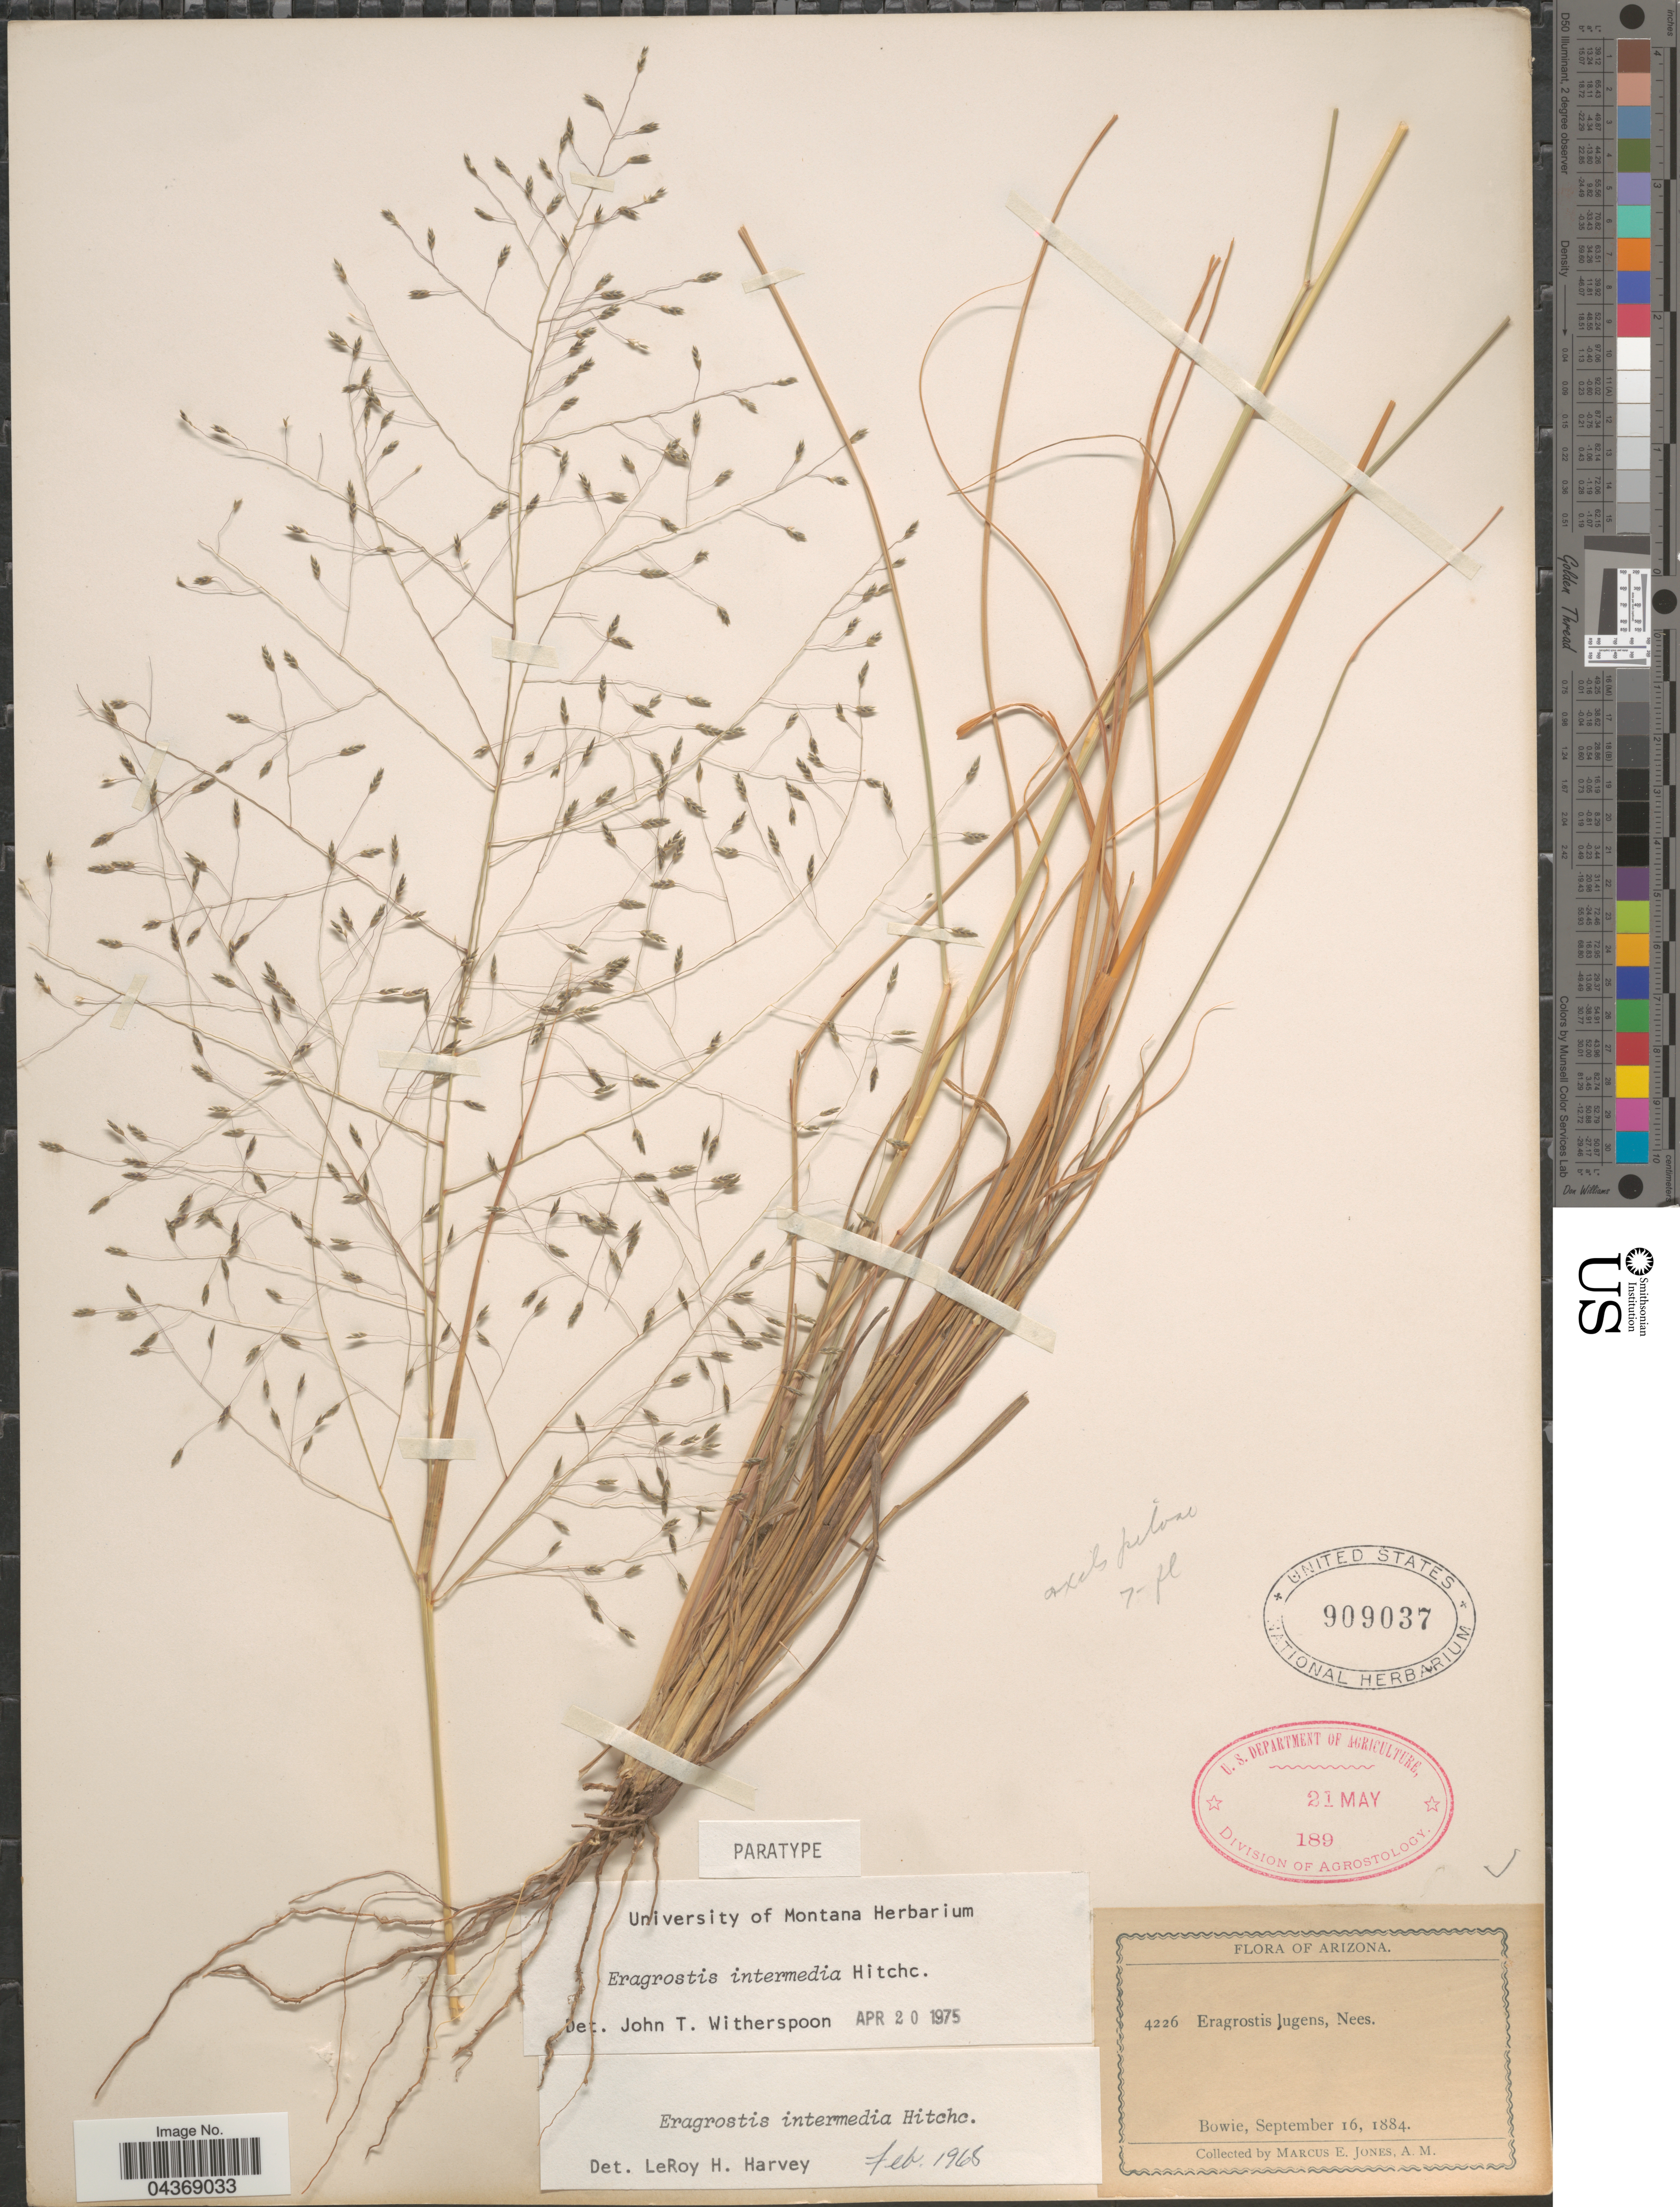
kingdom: Plantae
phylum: Tracheophyta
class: Liliopsida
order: Poales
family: Poaceae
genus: Eragrostis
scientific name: Eragrostis intermedia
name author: Hitchc.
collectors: M. E. Jones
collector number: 4226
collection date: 1884-09-16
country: United States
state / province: Arizona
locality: Bowie.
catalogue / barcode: US 909037